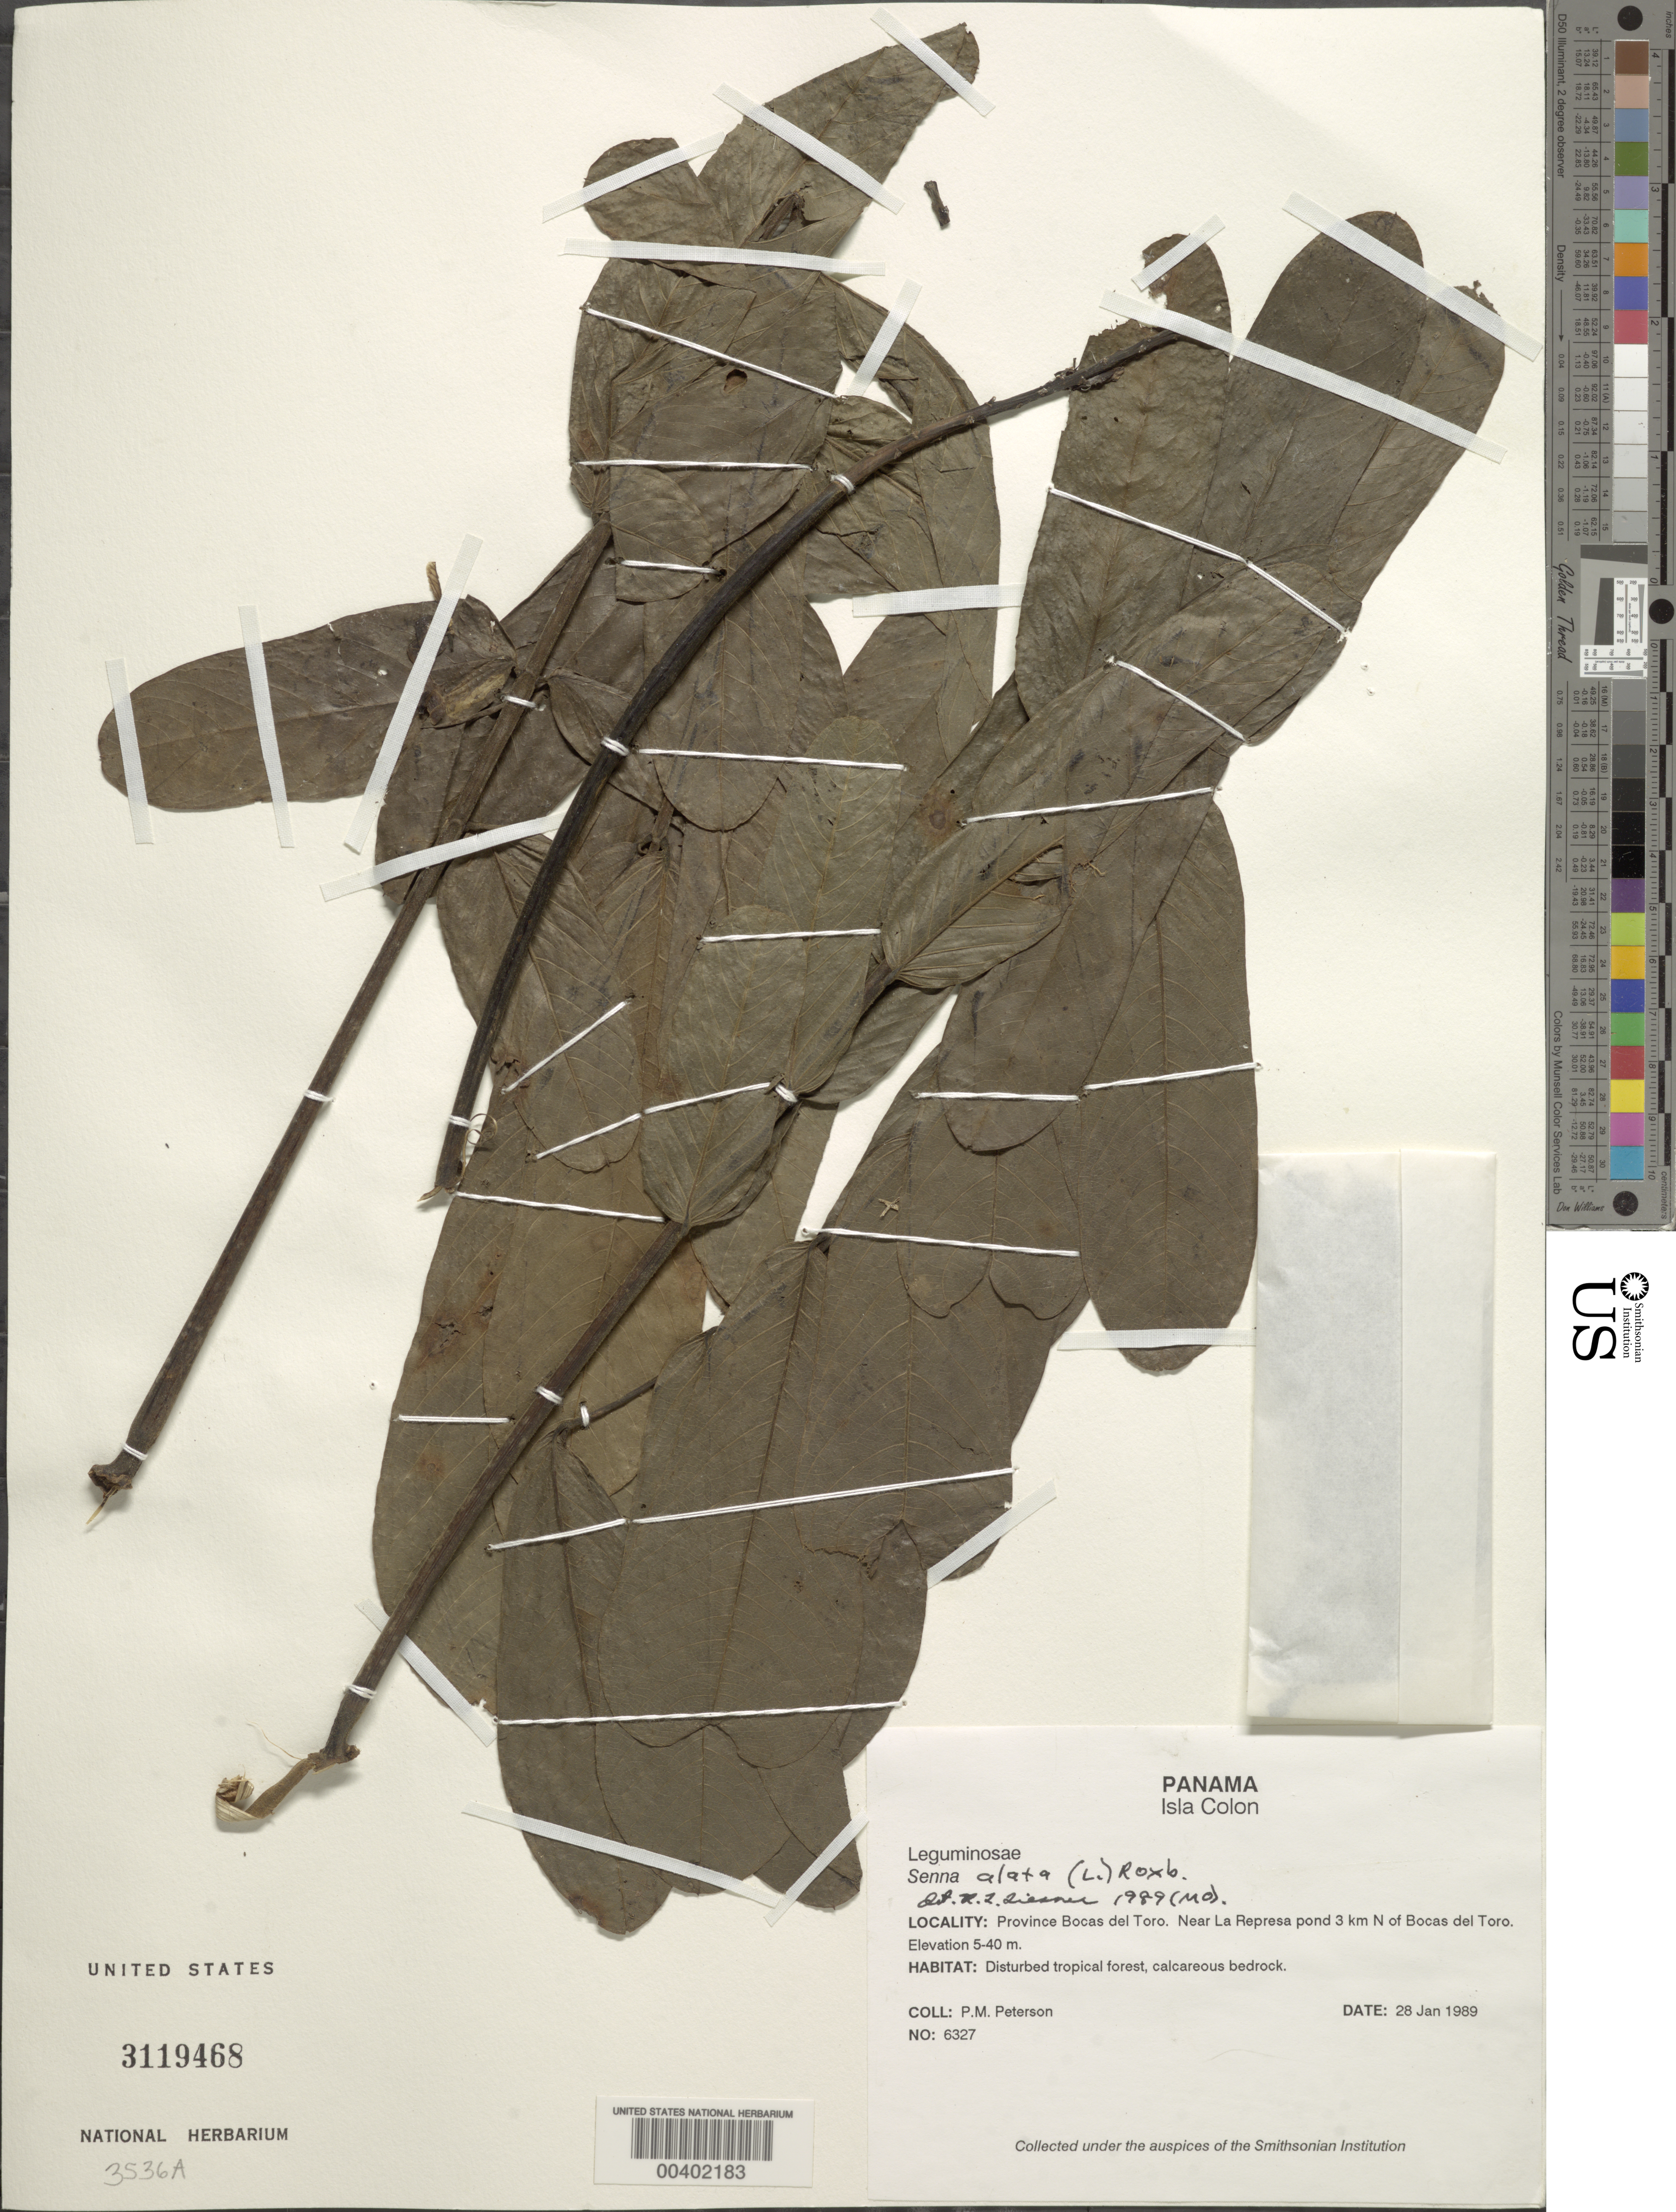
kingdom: Plantae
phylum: Tracheophyta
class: Magnoliopsida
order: Fabales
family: Fabaceae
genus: Senna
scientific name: Senna alata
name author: (L.) Roxb.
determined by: Liesner, R. L.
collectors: P. M. Peterson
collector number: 06327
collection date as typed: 28 Jan 1989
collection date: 1989-01-28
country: Panama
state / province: Bocas del Toro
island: Colón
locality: Isla Colon, near La Represa pond 3 km N of Bocas del Toro.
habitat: Disturbed tropical forest, calcareous bedrock.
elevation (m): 5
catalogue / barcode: US 3119468